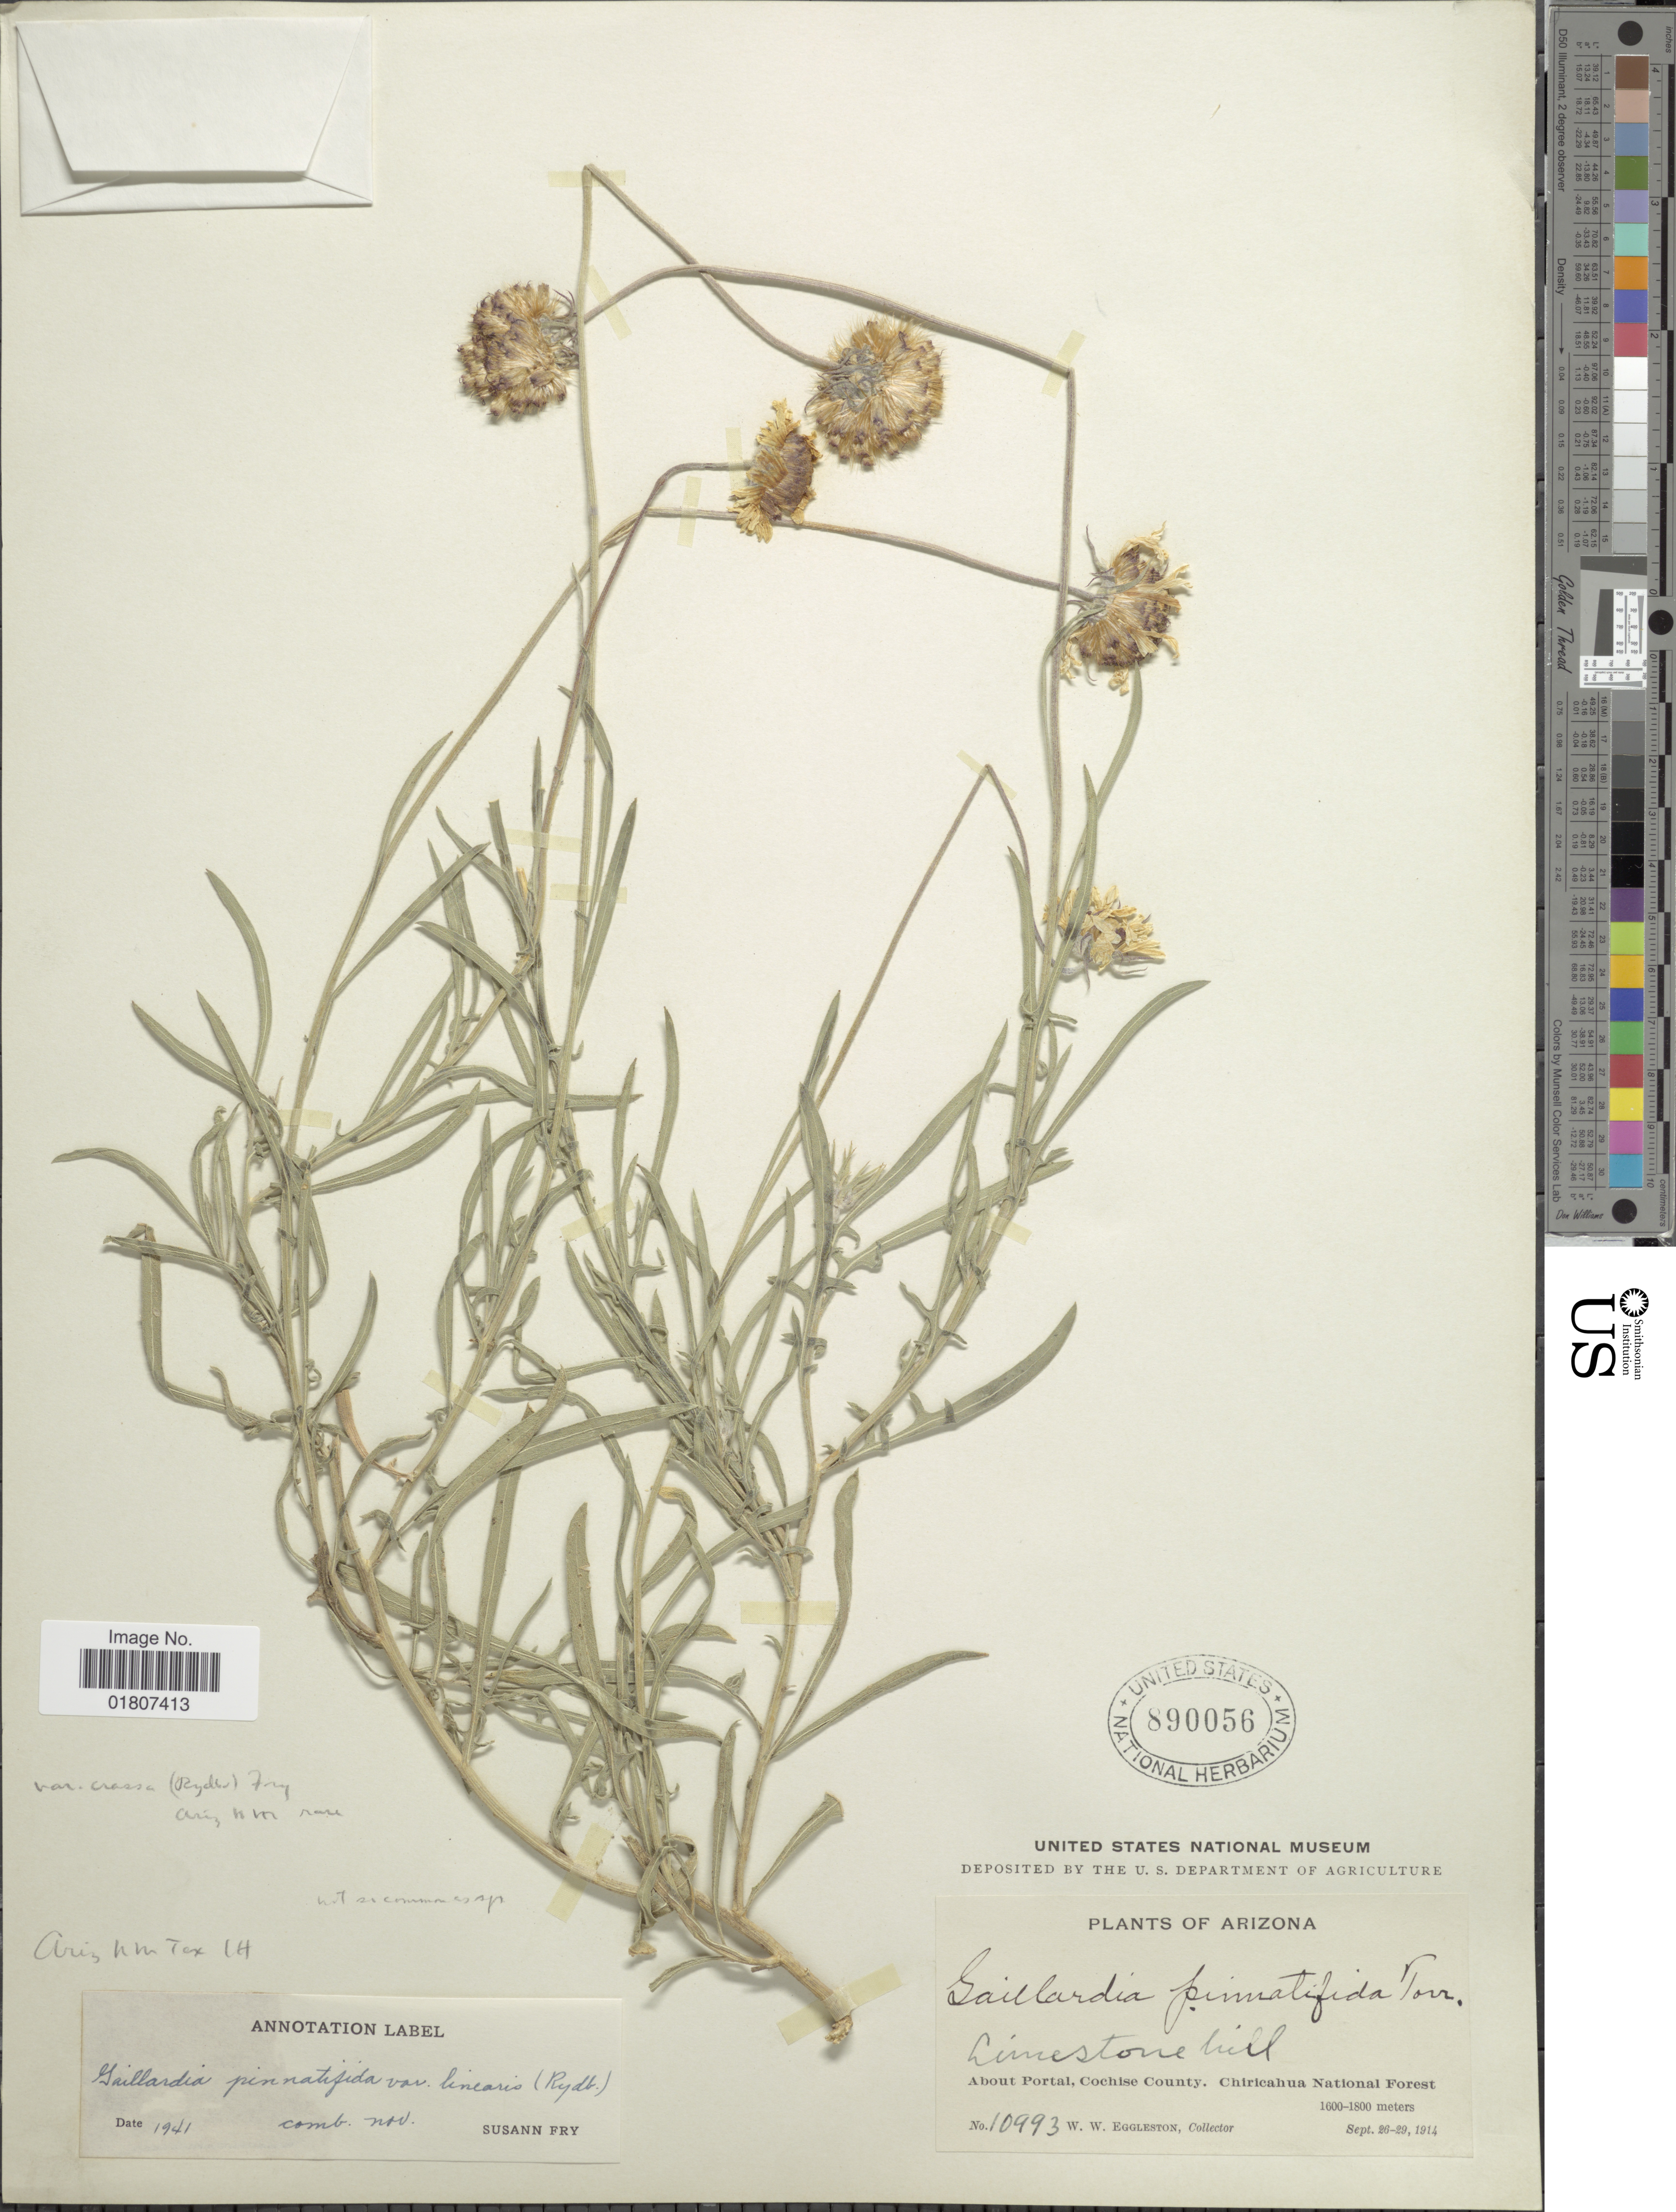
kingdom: Plantae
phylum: Tracheophyta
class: Magnoliopsida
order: Asterales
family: Asteraceae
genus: Gaillardia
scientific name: Gaillardia pinnatifida var. linearis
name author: (Rydb.) Biddulph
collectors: W. W. Eggleston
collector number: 10993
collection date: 1914-09-26/1914-09-29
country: United States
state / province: Arizona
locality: About Portal, Cochise County, Chiricahua National Forest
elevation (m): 1600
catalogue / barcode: US 890056